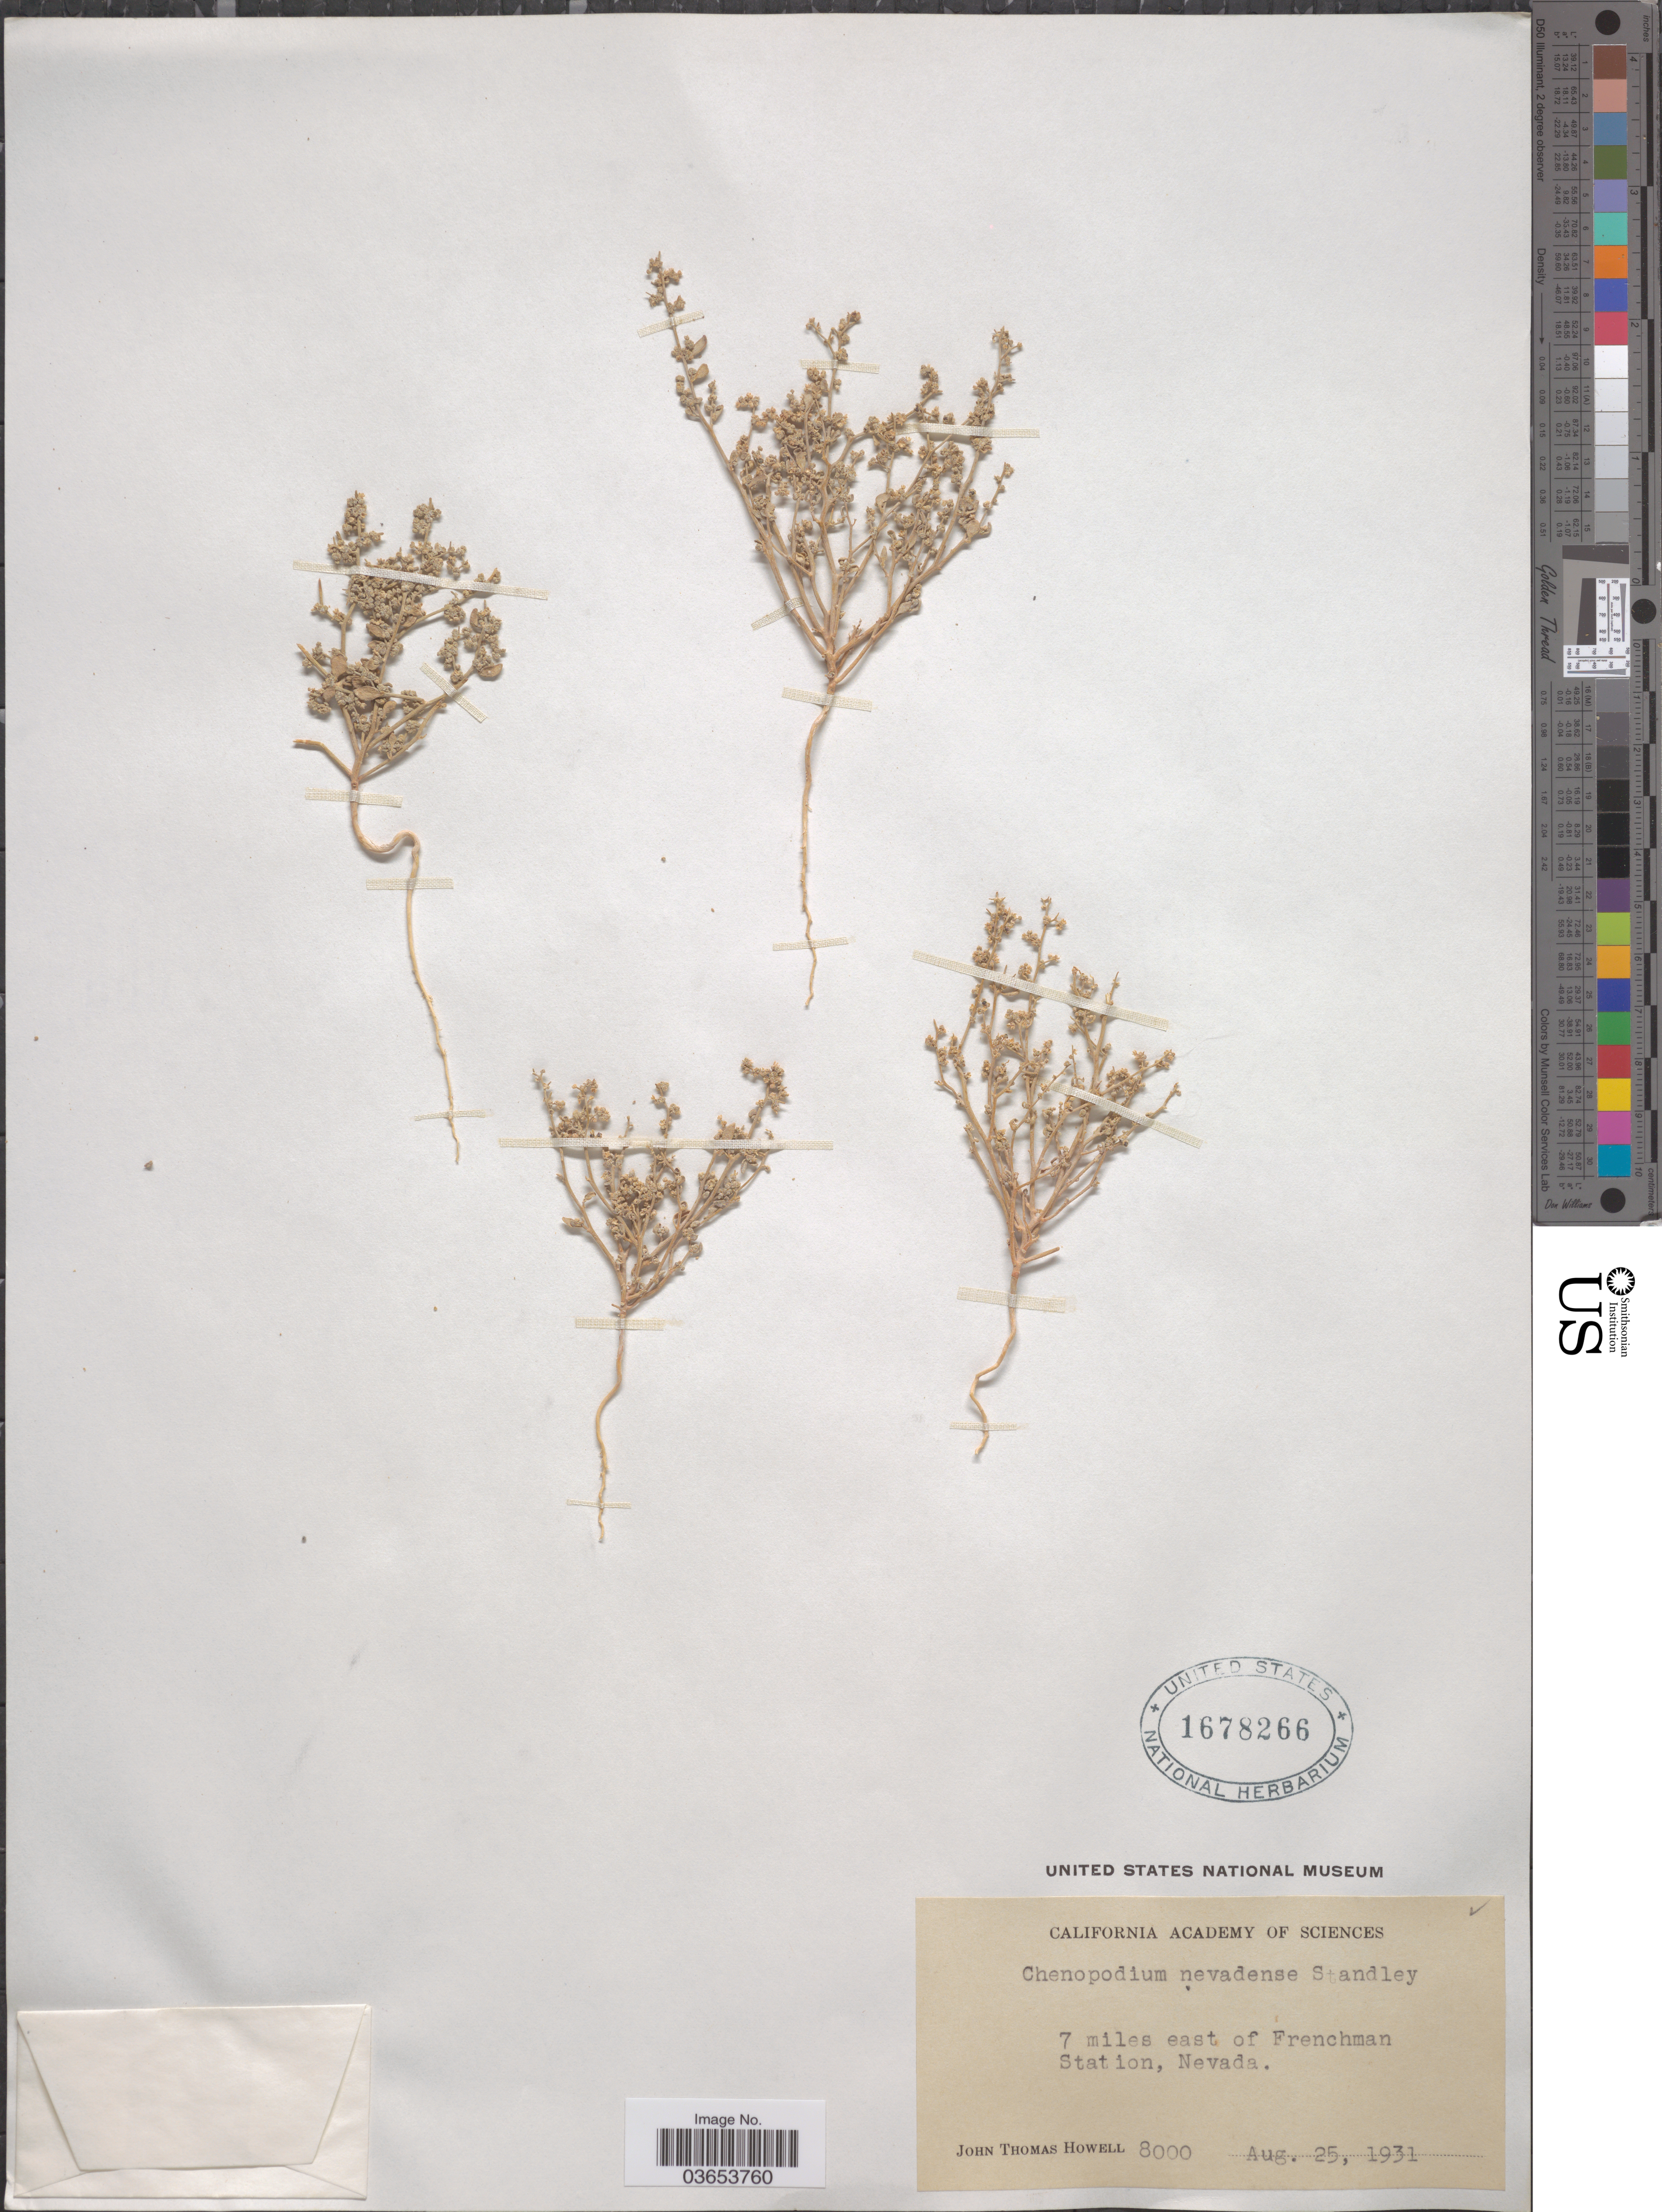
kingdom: Plantae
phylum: Tracheophyta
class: Magnoliopsida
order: Caryophyllales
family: Amaranthaceae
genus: Chenopodium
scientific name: Chenopodium nevadense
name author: Standl.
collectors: J. T. Howell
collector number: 8000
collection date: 1931-08-25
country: United States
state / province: Nevada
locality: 7 miles east of Frenchman Station.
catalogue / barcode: US 1678266